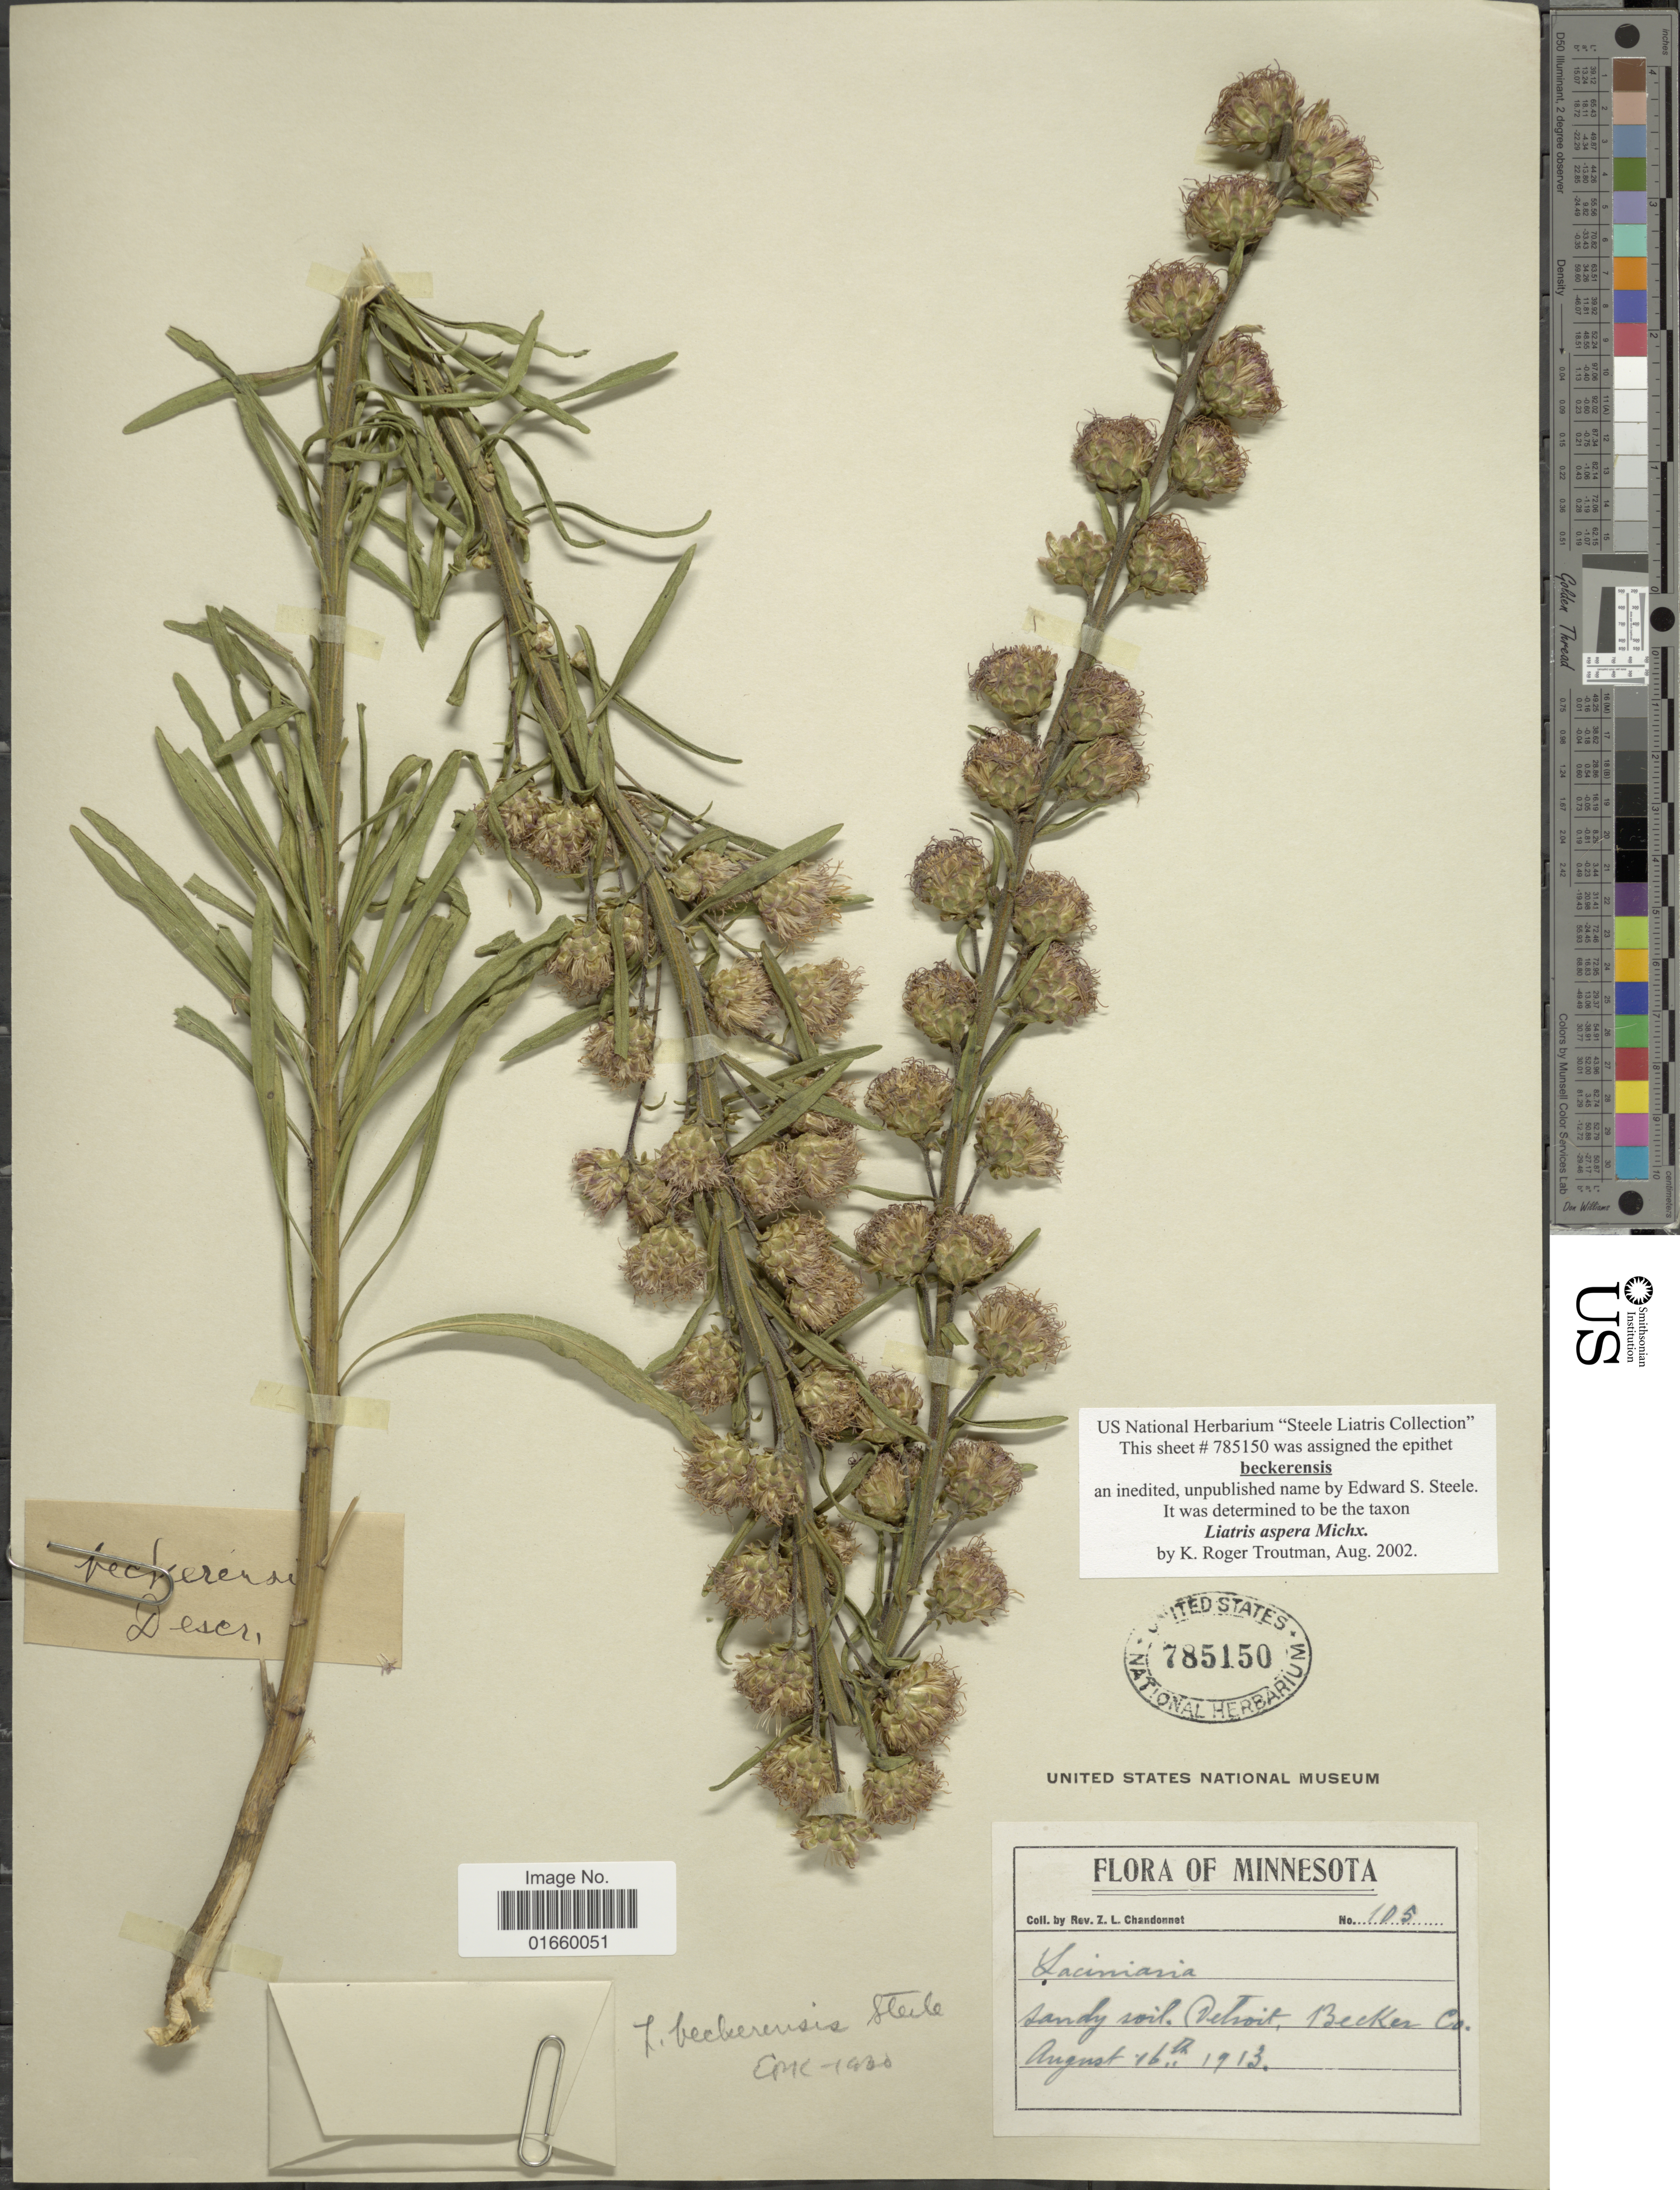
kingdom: Plantae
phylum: Tracheophyta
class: Magnoliopsida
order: Asterales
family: Asteraceae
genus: Liatris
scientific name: Liatris aspera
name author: Michx.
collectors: Z. Chandonnet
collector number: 105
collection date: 1913-08-16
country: United States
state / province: Minnesota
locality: Detroit, Becker Co.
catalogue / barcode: US 785150